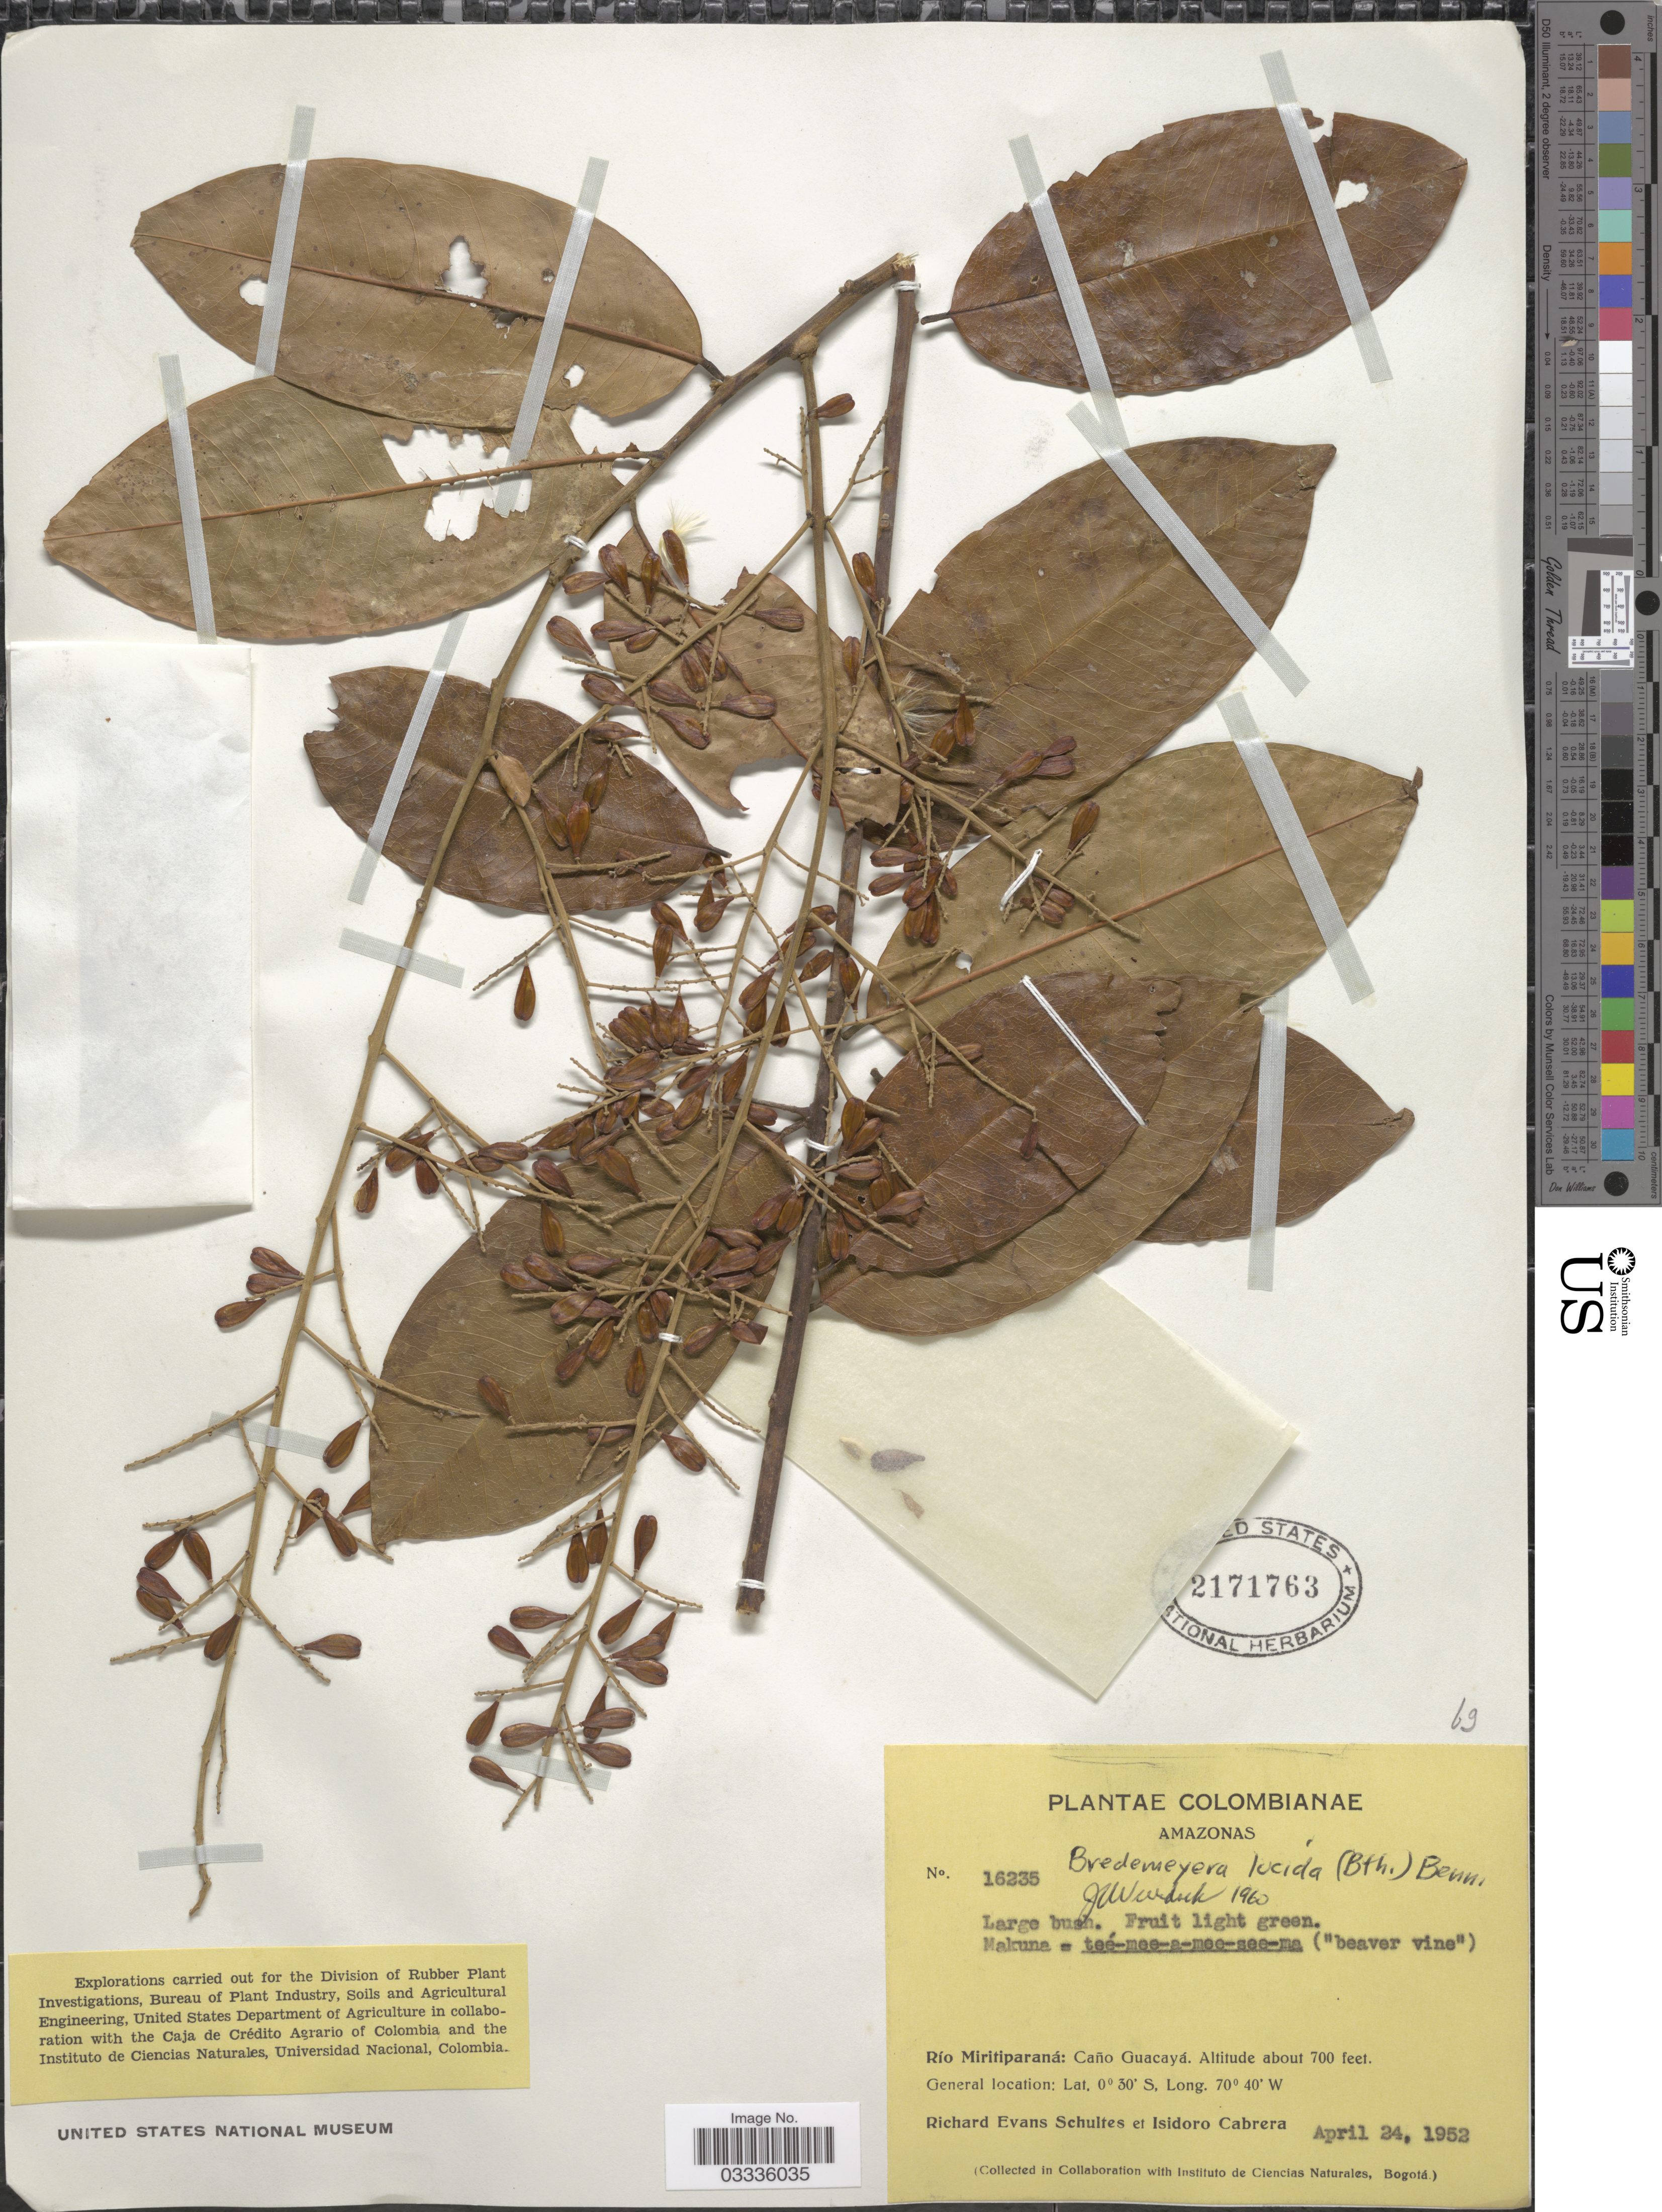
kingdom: Plantae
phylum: Tracheophyta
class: Magnoliopsida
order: Fabales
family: Polygalaceae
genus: Bredemeyera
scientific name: Bredemeyera lucida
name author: (Benth.) Klotzsch ex Hassk.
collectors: R. E. Schultes & I. Cabrera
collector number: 16235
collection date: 1952-04-24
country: Colombia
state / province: Amazônas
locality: Río Miritiparaná: Caño Guacayá.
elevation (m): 213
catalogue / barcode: US 2171763